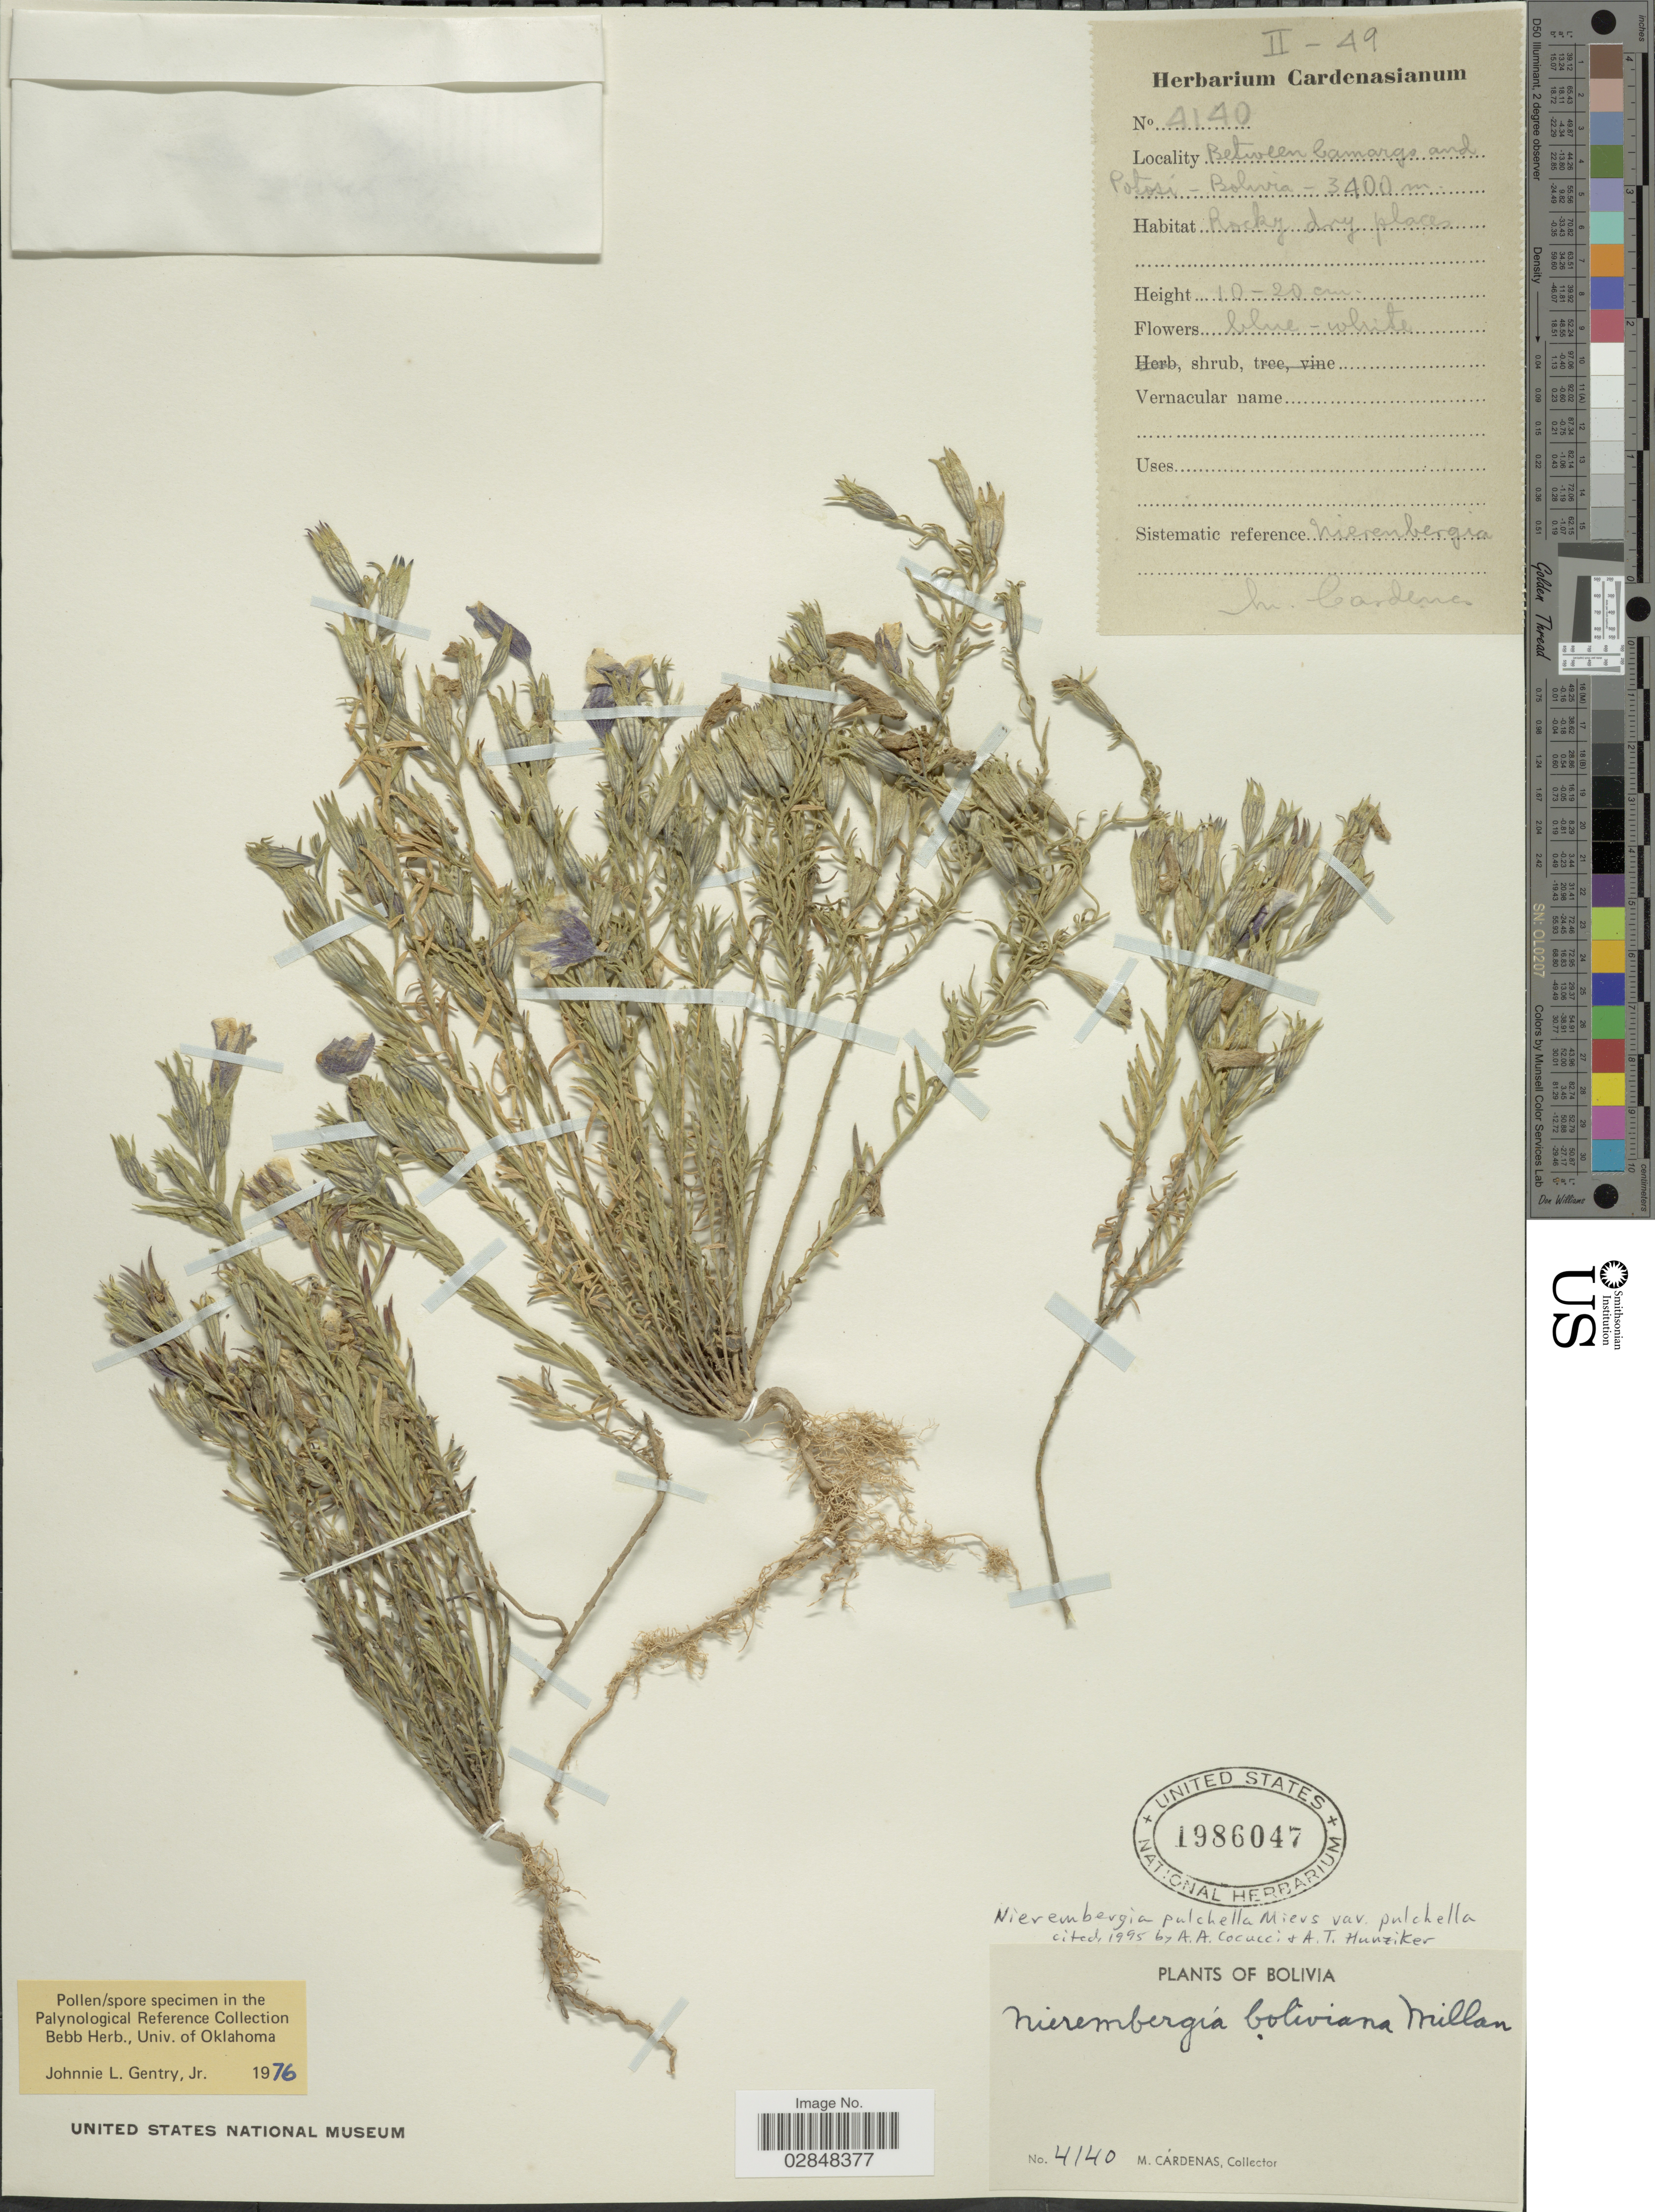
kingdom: Plantae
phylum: Tracheophyta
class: Magnoliopsida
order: Solanales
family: Solanaceae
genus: Nierembergia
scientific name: Nierembergia pulchella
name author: Miers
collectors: M. Cárdenas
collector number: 4140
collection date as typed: Transcribed d/m/y: /2/49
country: Bolivia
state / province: Potosi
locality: Between Camargo and Potosi.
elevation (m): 3400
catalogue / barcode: US 1986047